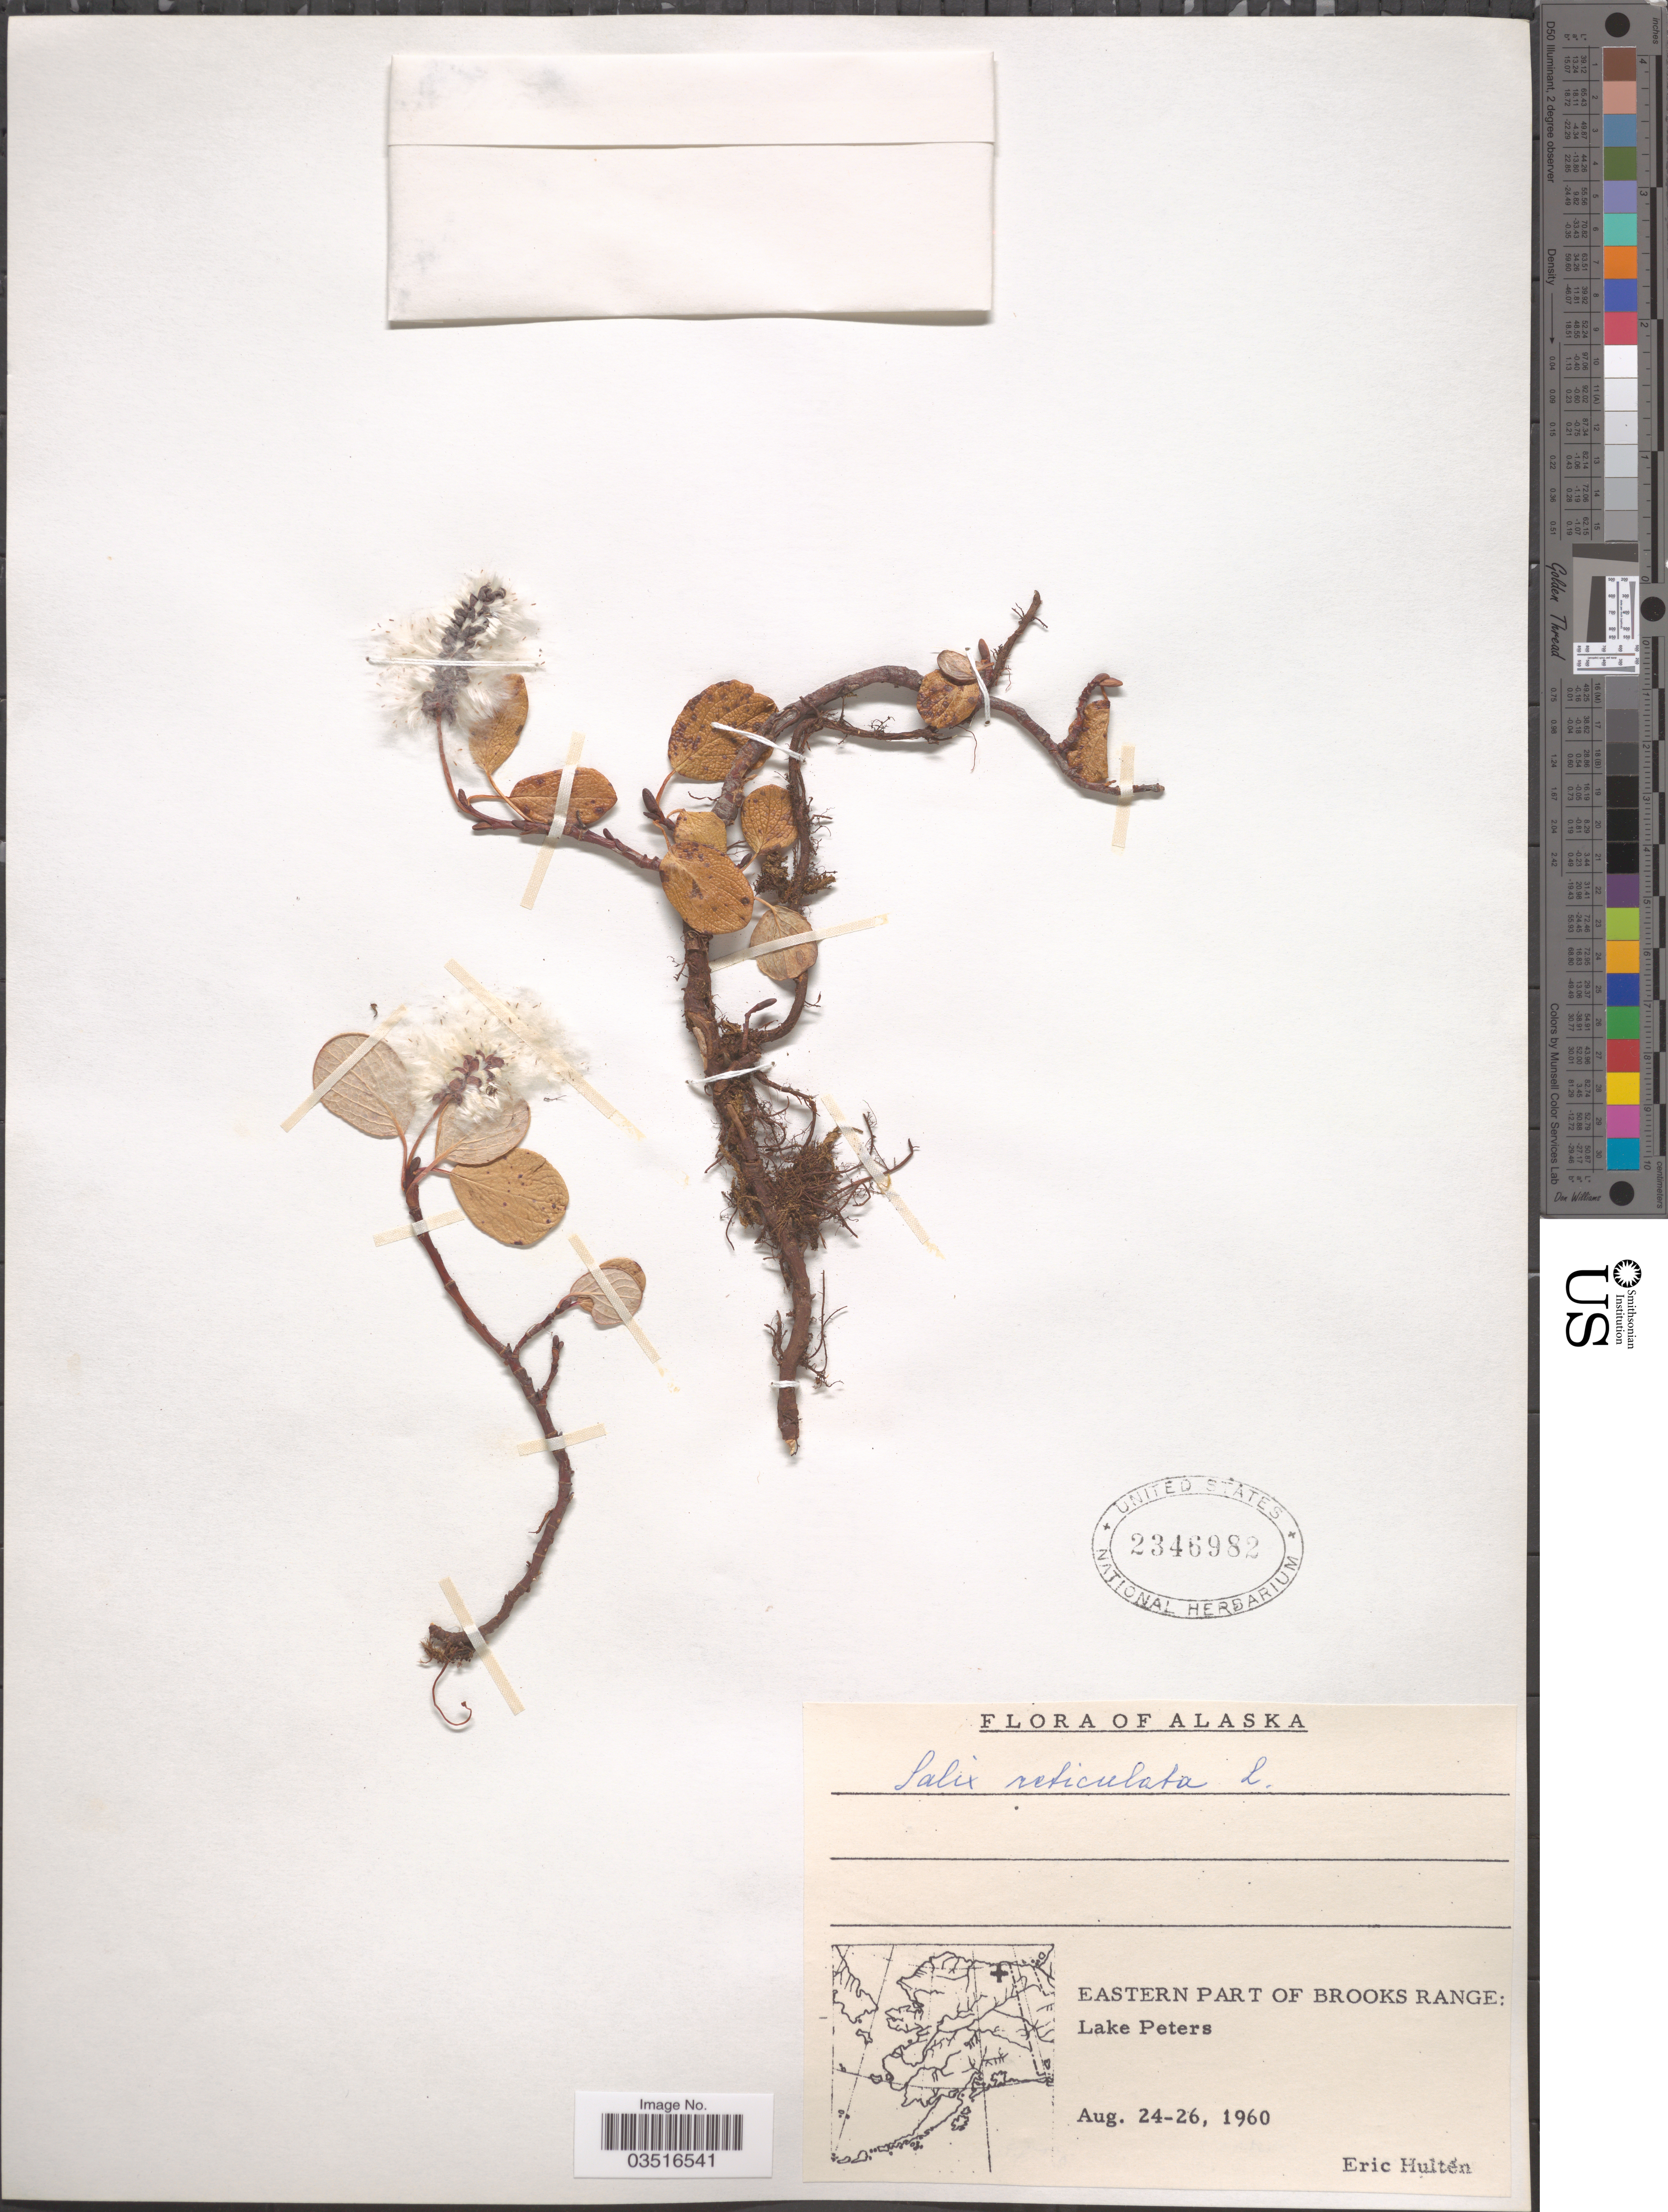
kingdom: Plantae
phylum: Tracheophyta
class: Magnoliopsida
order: Malpighiales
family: Salicaceae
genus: Salix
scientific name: Salix reticulata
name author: L.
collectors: E. G. Hultén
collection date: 1960-08-24/1960-08-26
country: United States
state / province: Alaska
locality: Eastern part of Brooks Range: Lake Peters.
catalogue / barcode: US 2346982